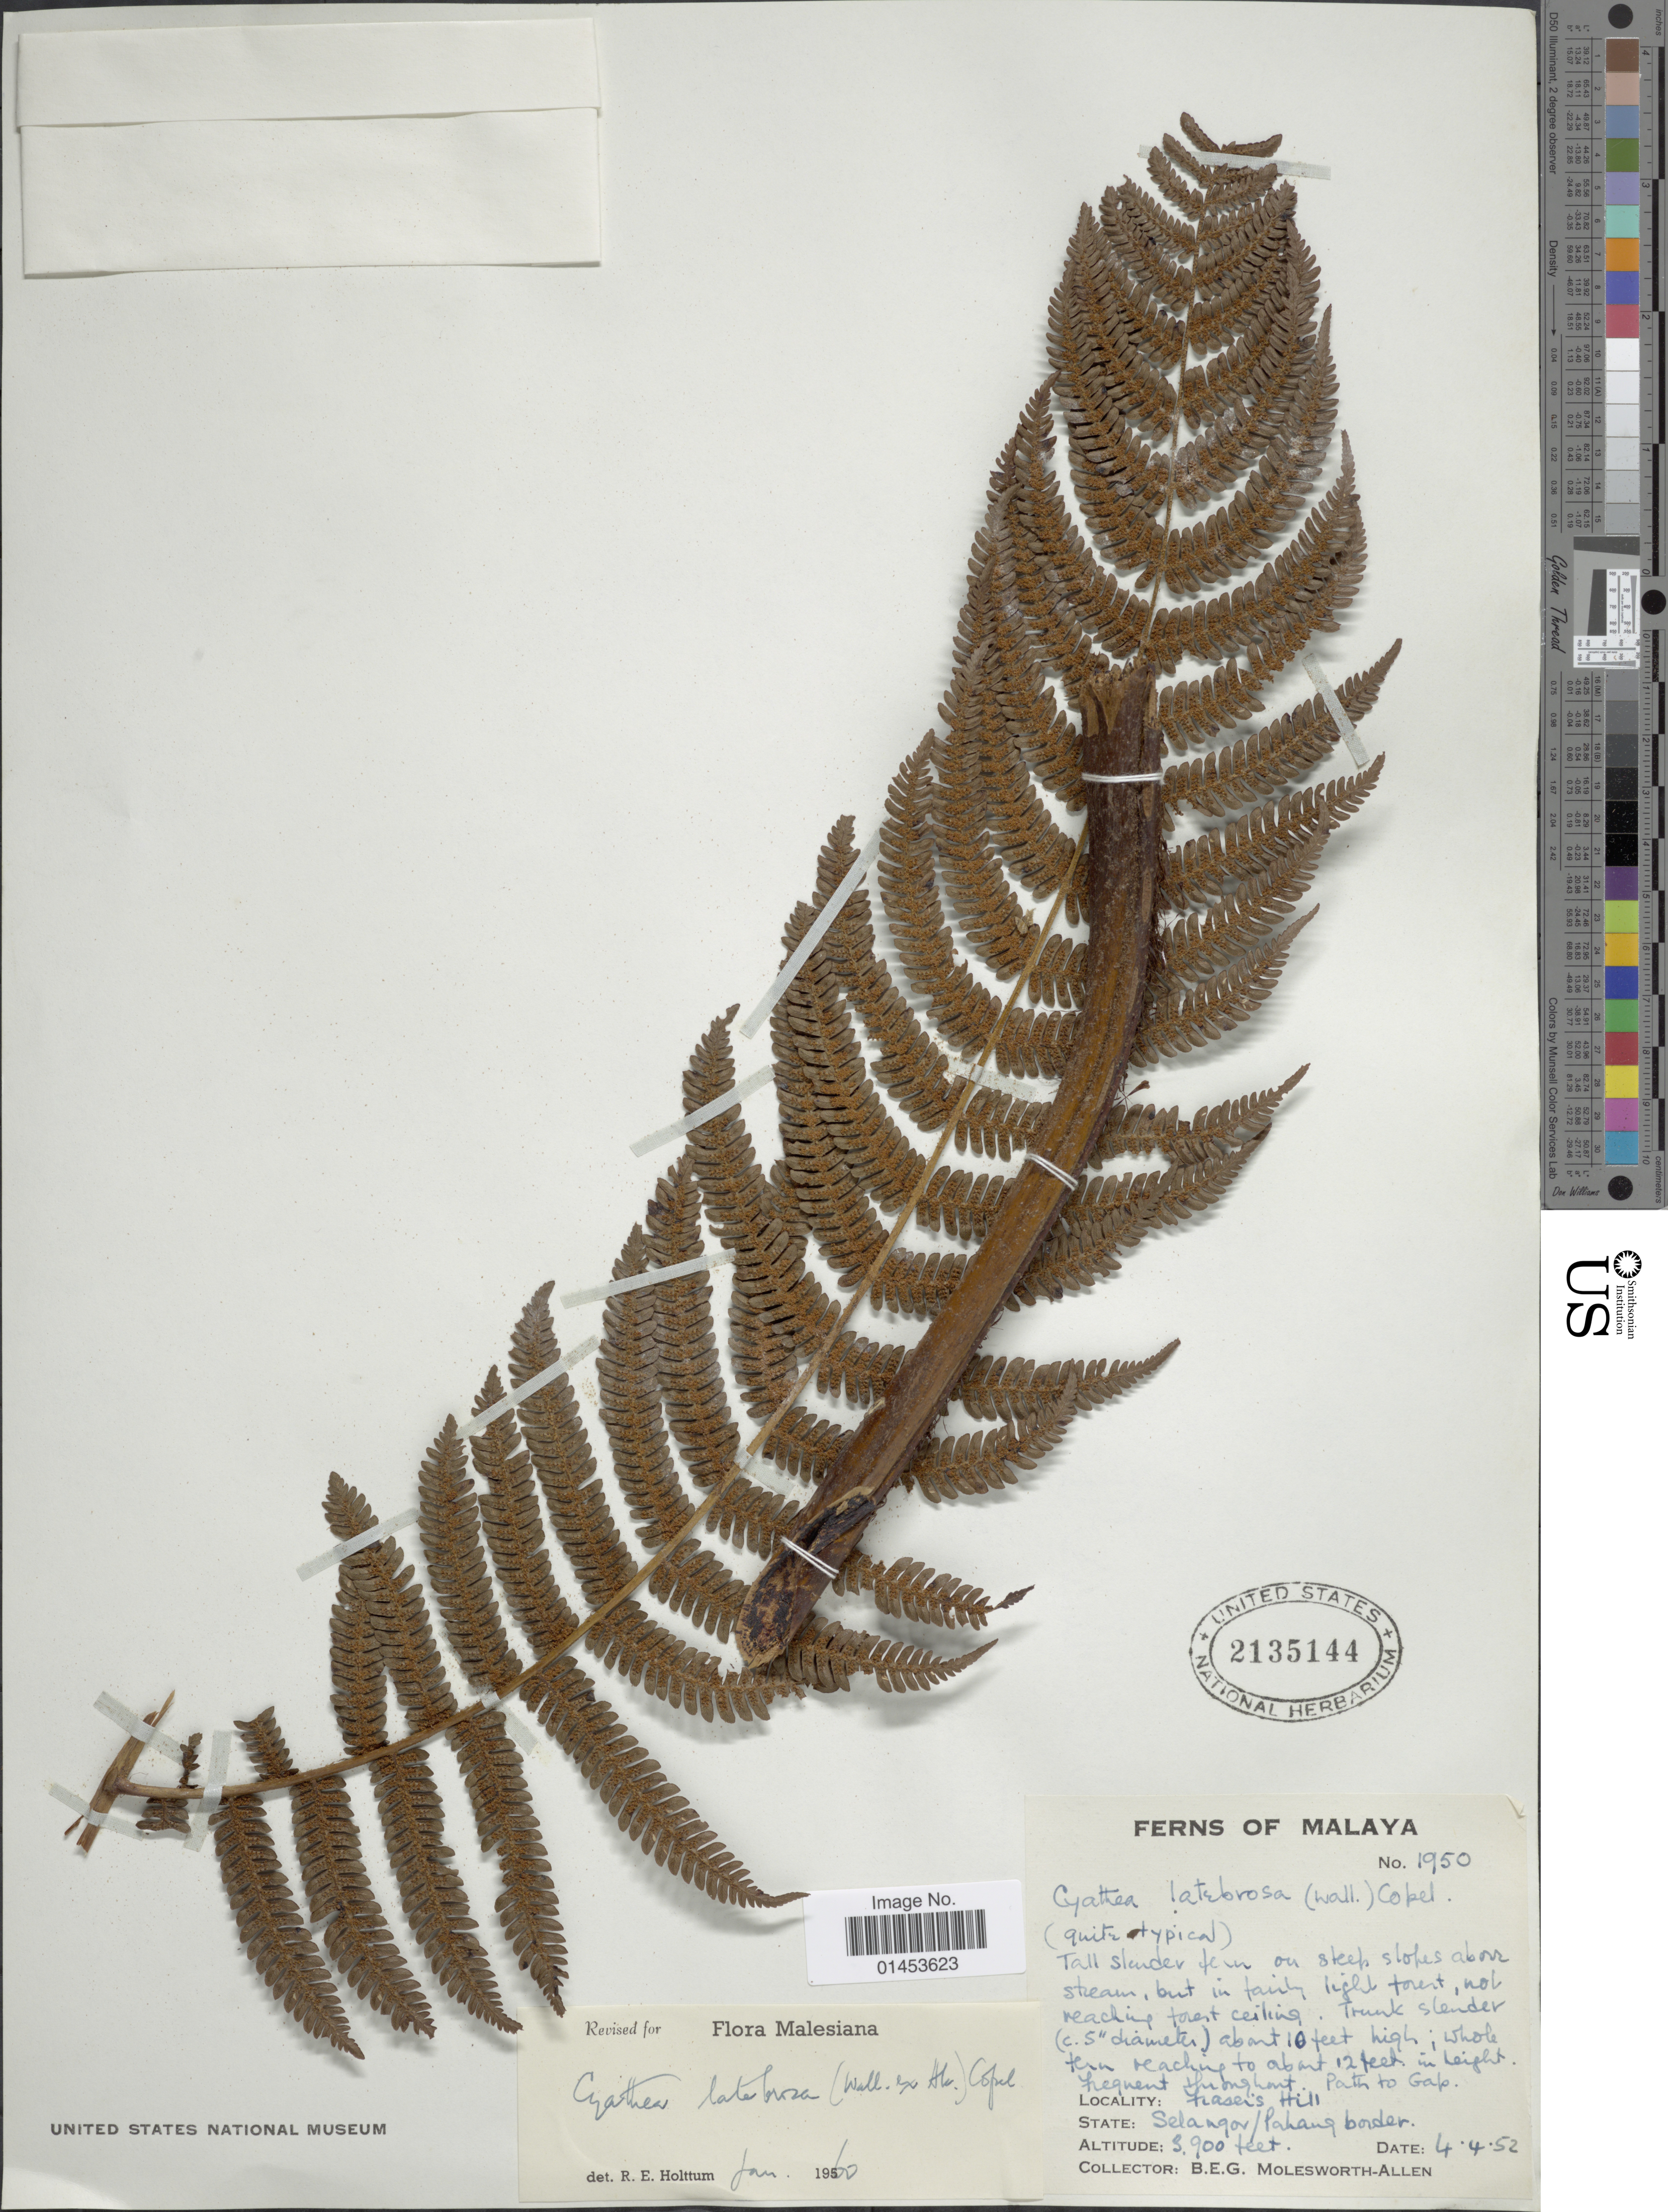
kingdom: Plantae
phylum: Tracheophyta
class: Polypodiopsida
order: Cyatheales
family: Cyatheaceae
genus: Cyathea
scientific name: Cyathea latebrosa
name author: (Wall. ex Hook.) Copel.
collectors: B. E. G. Molesworth-Allen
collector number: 1950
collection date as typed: Transcribed d/m/y: 4/4/52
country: Malaysia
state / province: Pahang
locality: Fraser's Hill, Selangor/Pahang border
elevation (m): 1189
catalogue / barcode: US 2135144